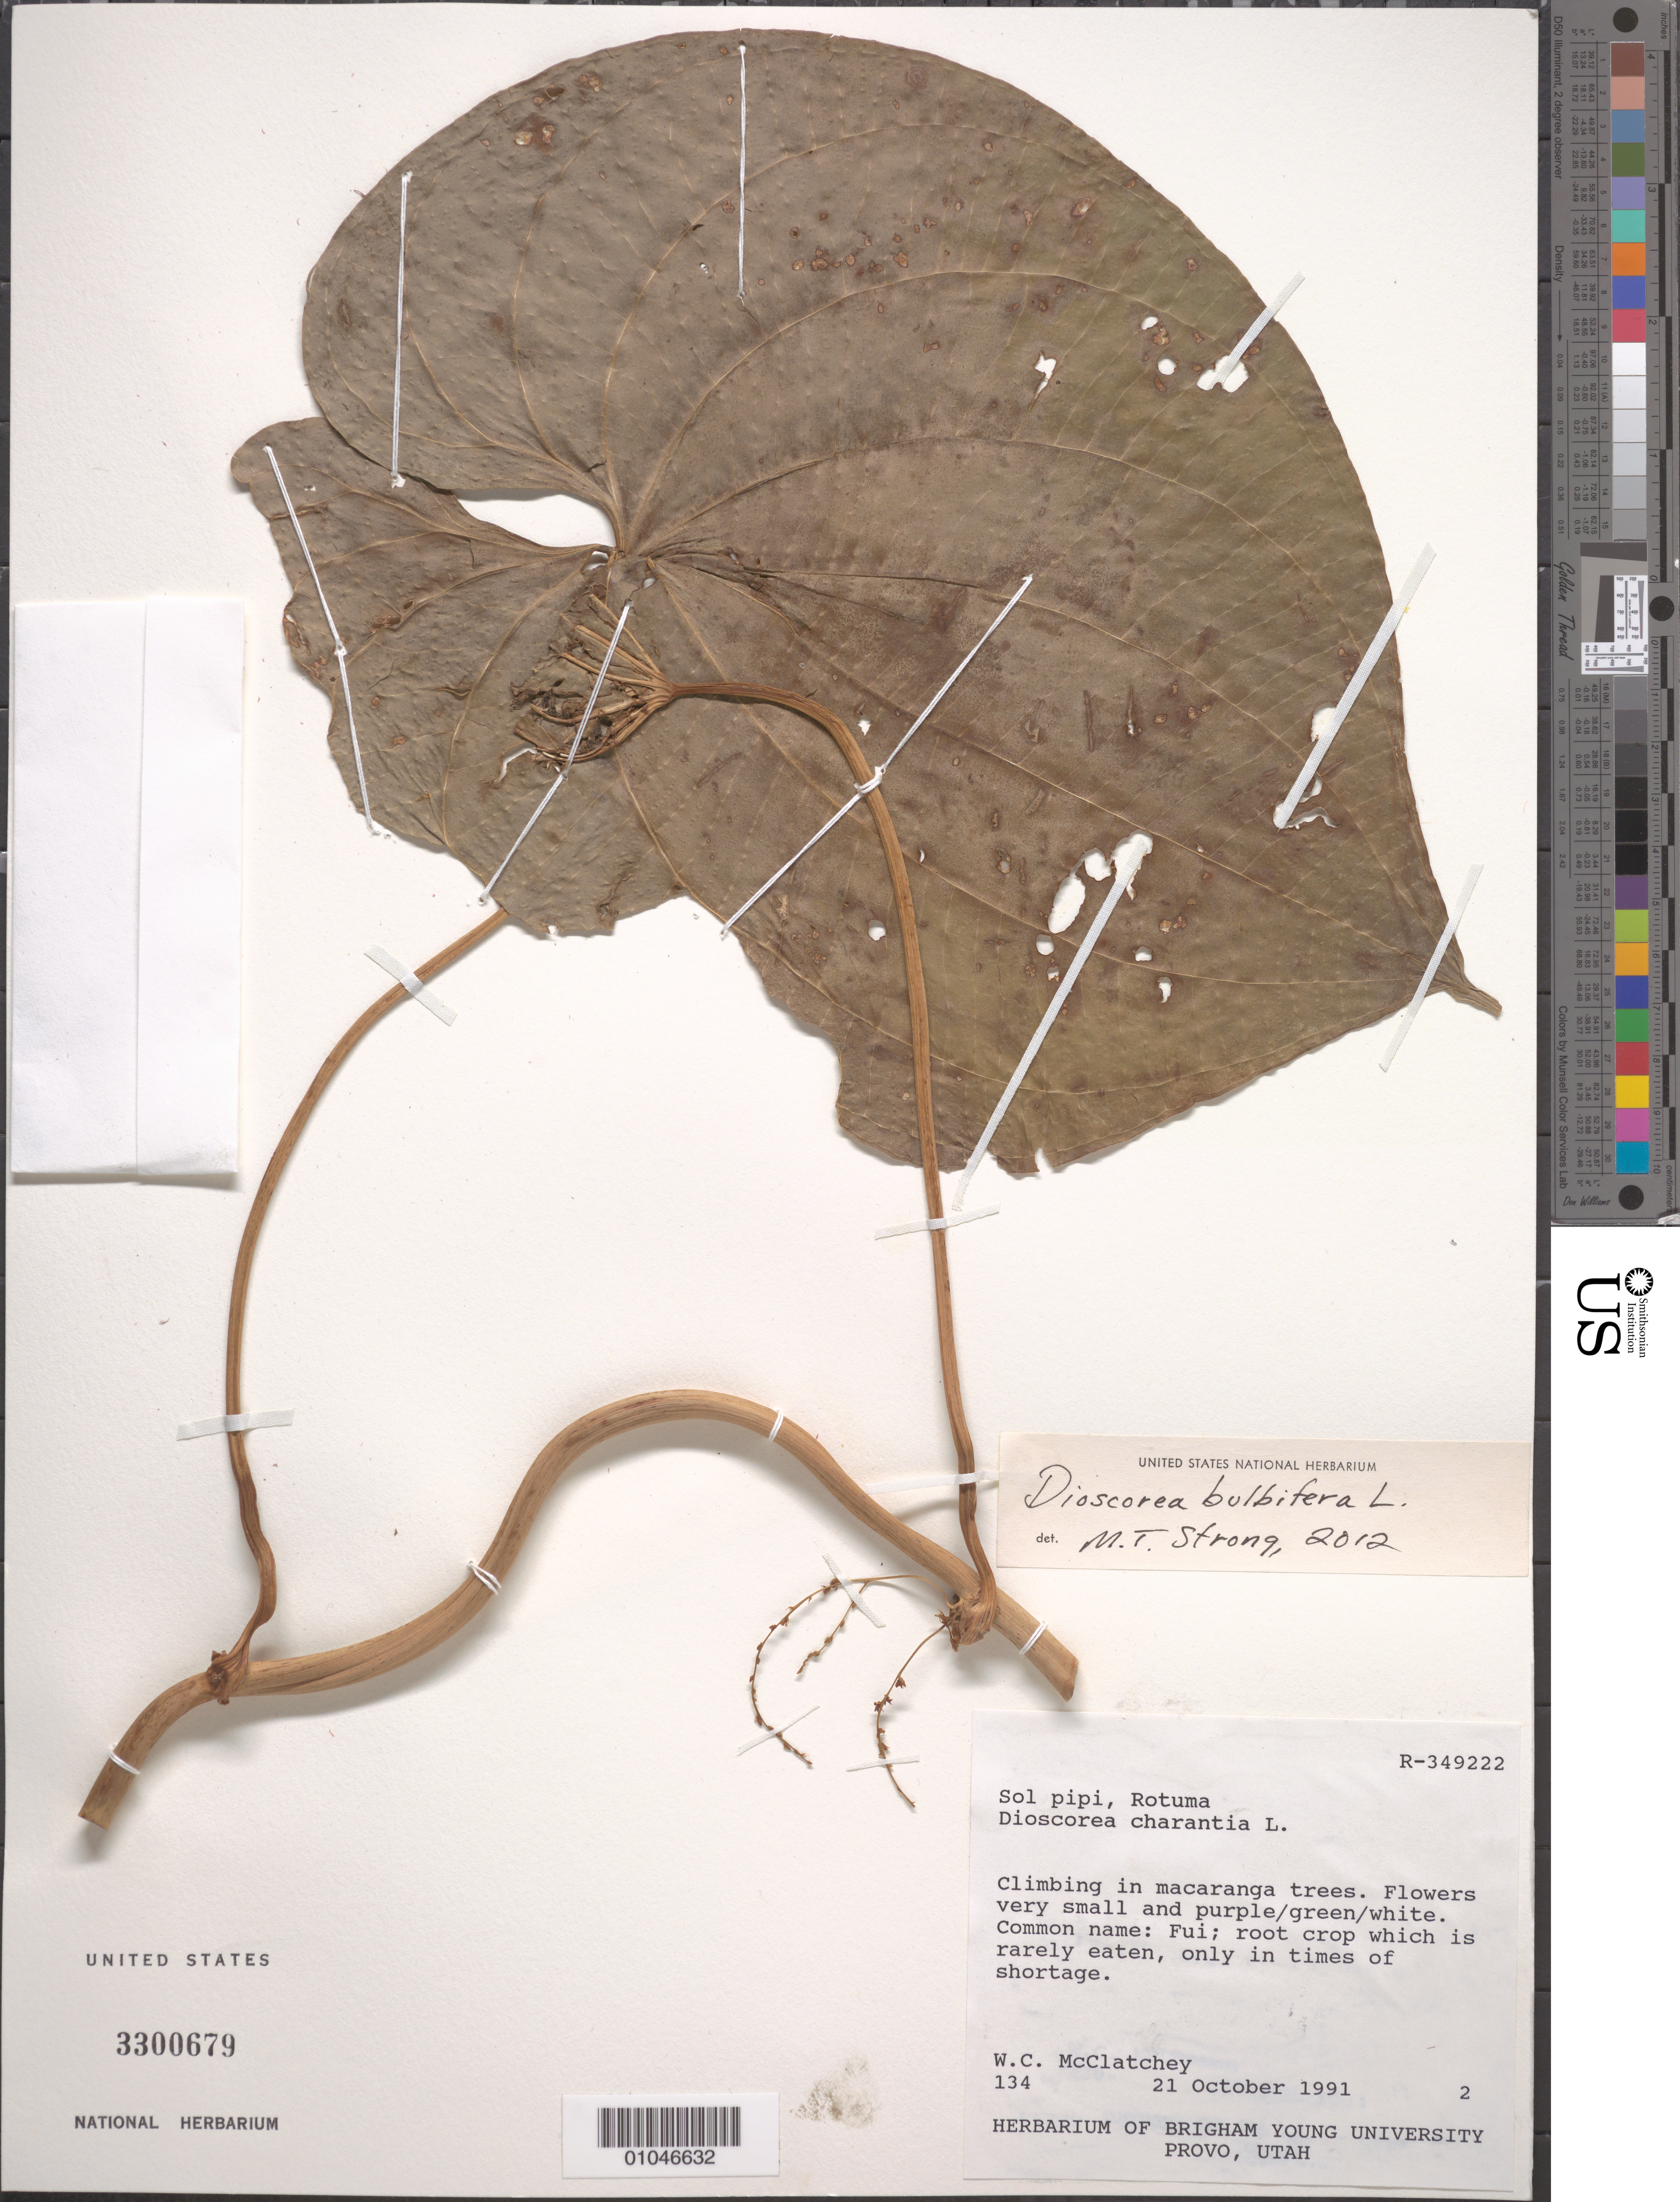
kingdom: Plantae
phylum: Tracheophyta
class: Liliopsida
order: Dioscoreales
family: Dioscoreaceae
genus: Dioscorea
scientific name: Dioscorea bulbifera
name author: L.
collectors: W.C. McClatchey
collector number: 134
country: Fiji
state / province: Rotuma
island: Rotuma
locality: Sol Pipi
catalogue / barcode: US 3300679